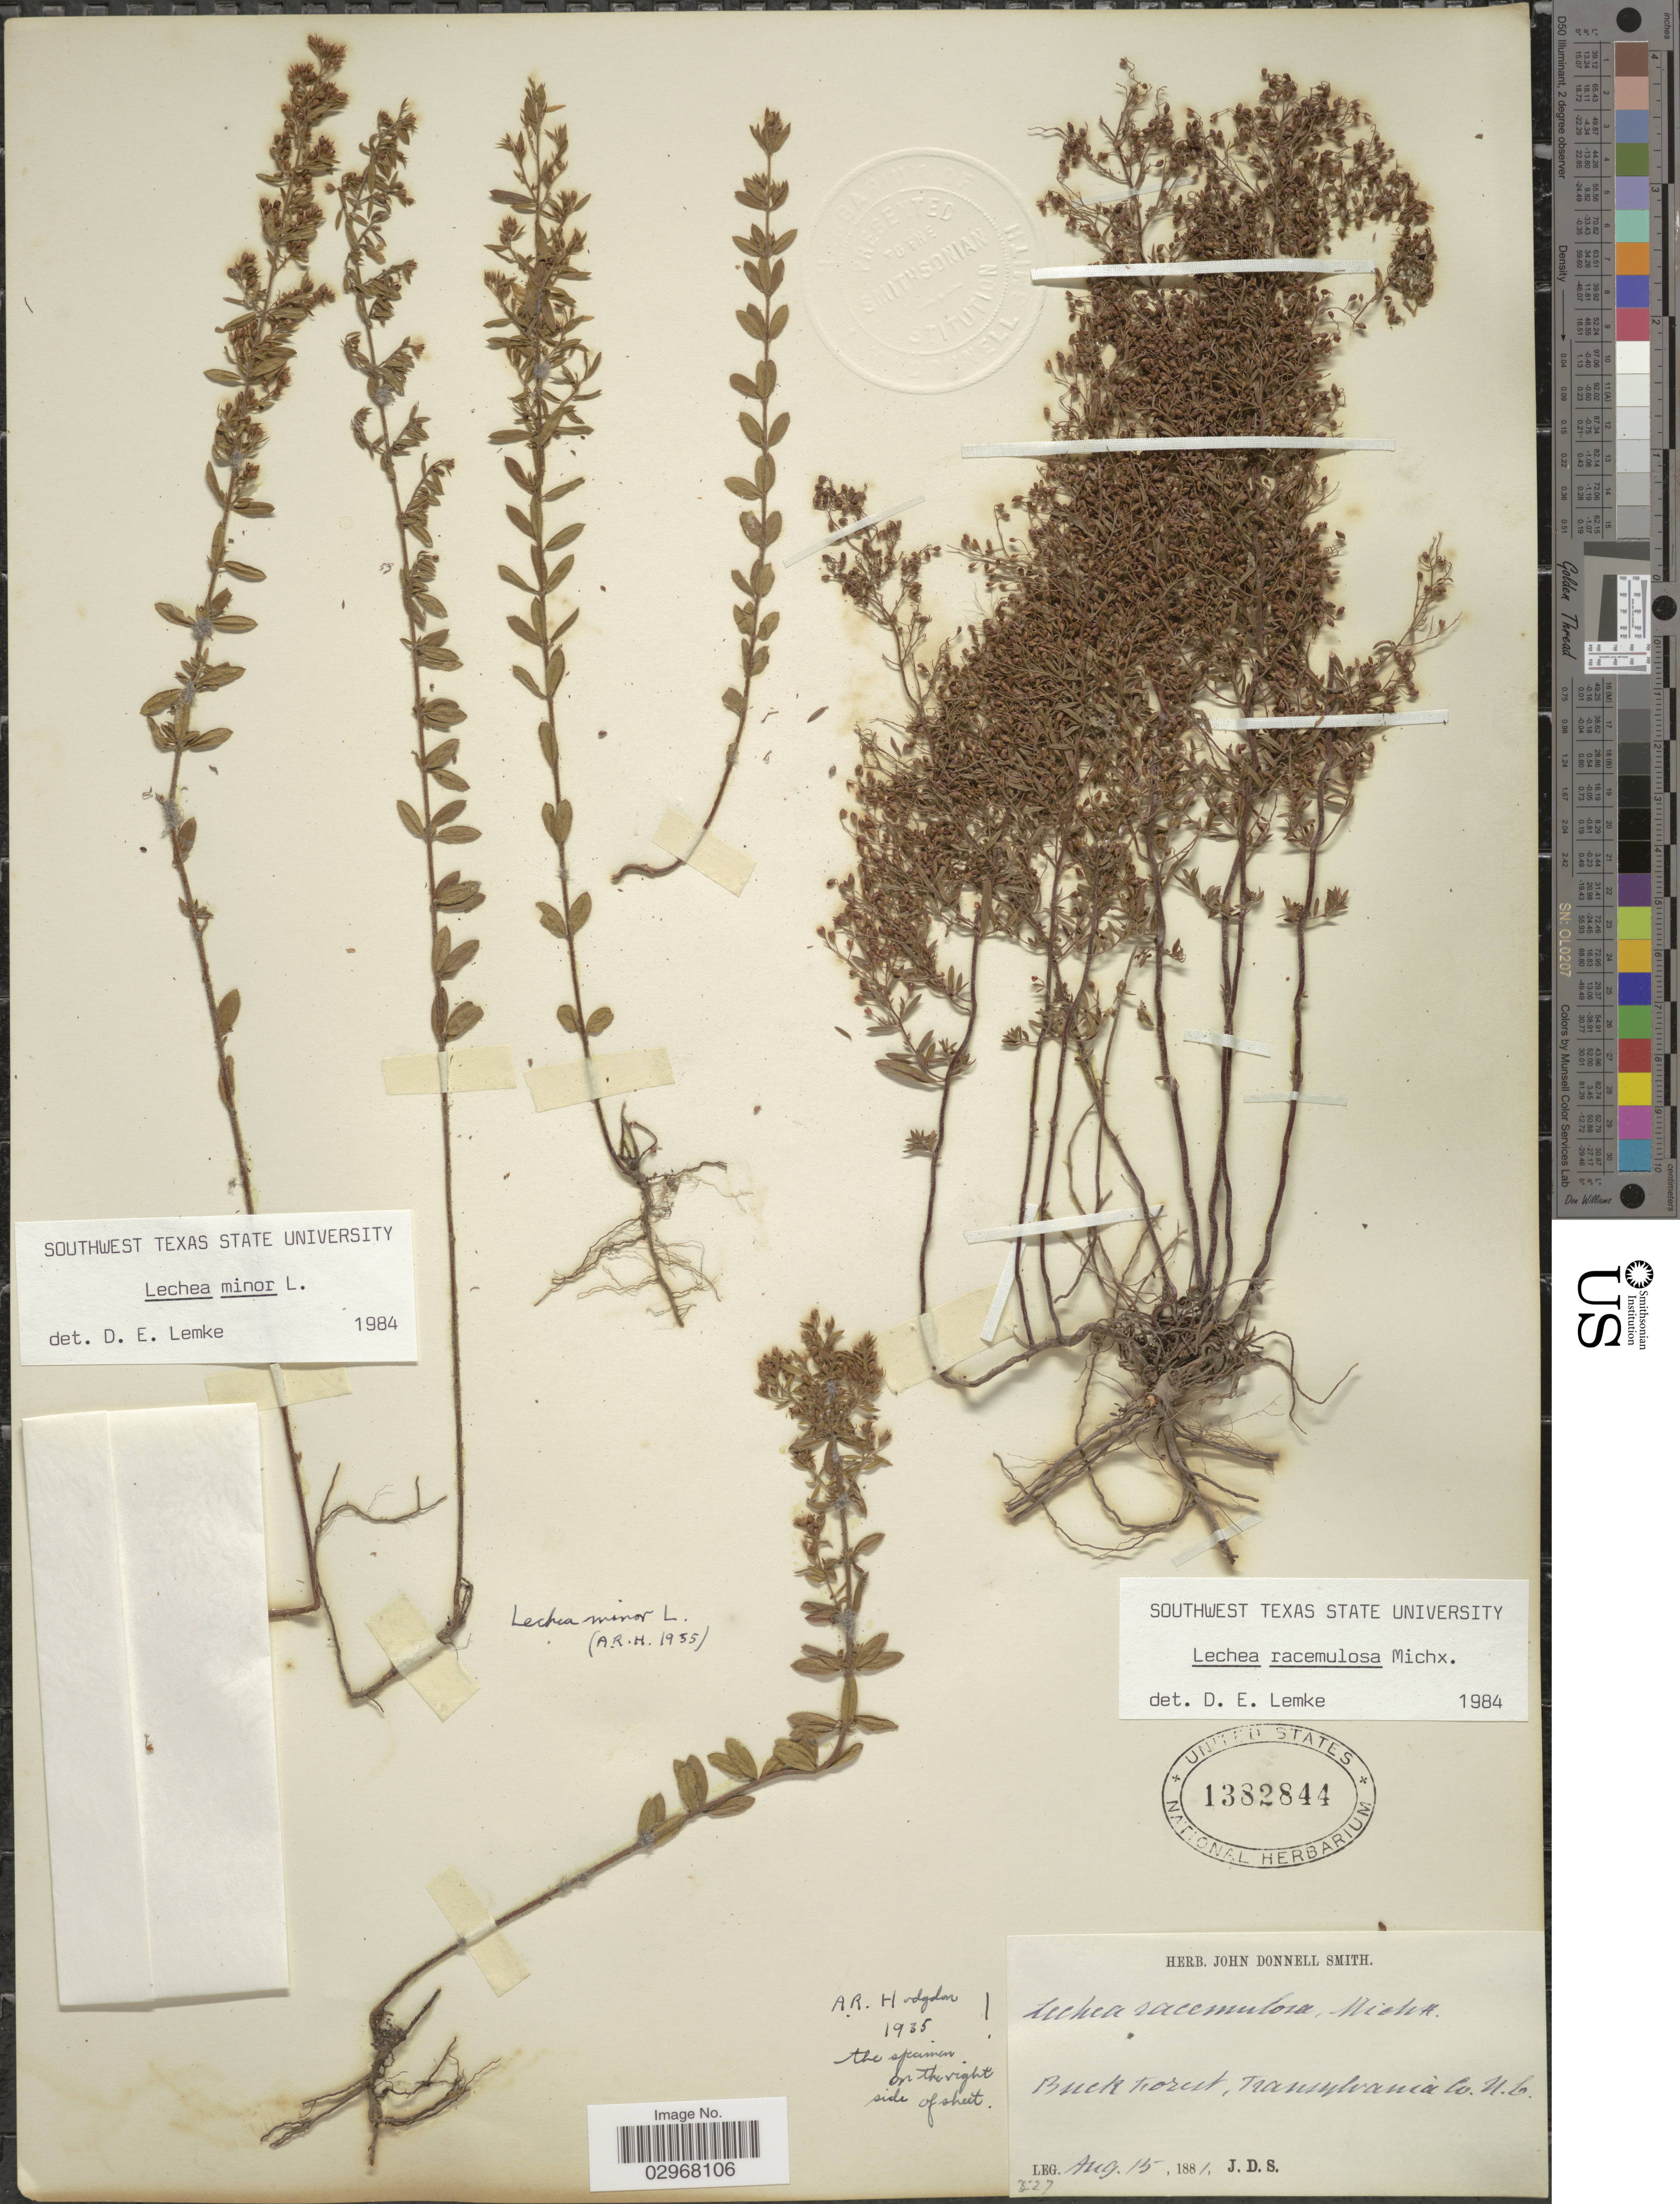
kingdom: Plantae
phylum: Tracheophyta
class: Magnoliopsida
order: Malvales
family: Cistaceae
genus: Lechea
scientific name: Lechea racemulosa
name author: Michx.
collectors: J. Donnell Smith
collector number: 327?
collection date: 1881-08-15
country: United States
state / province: North Carolina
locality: Buck Forest, Transylvania Co. N.C.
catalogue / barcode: US 1382844